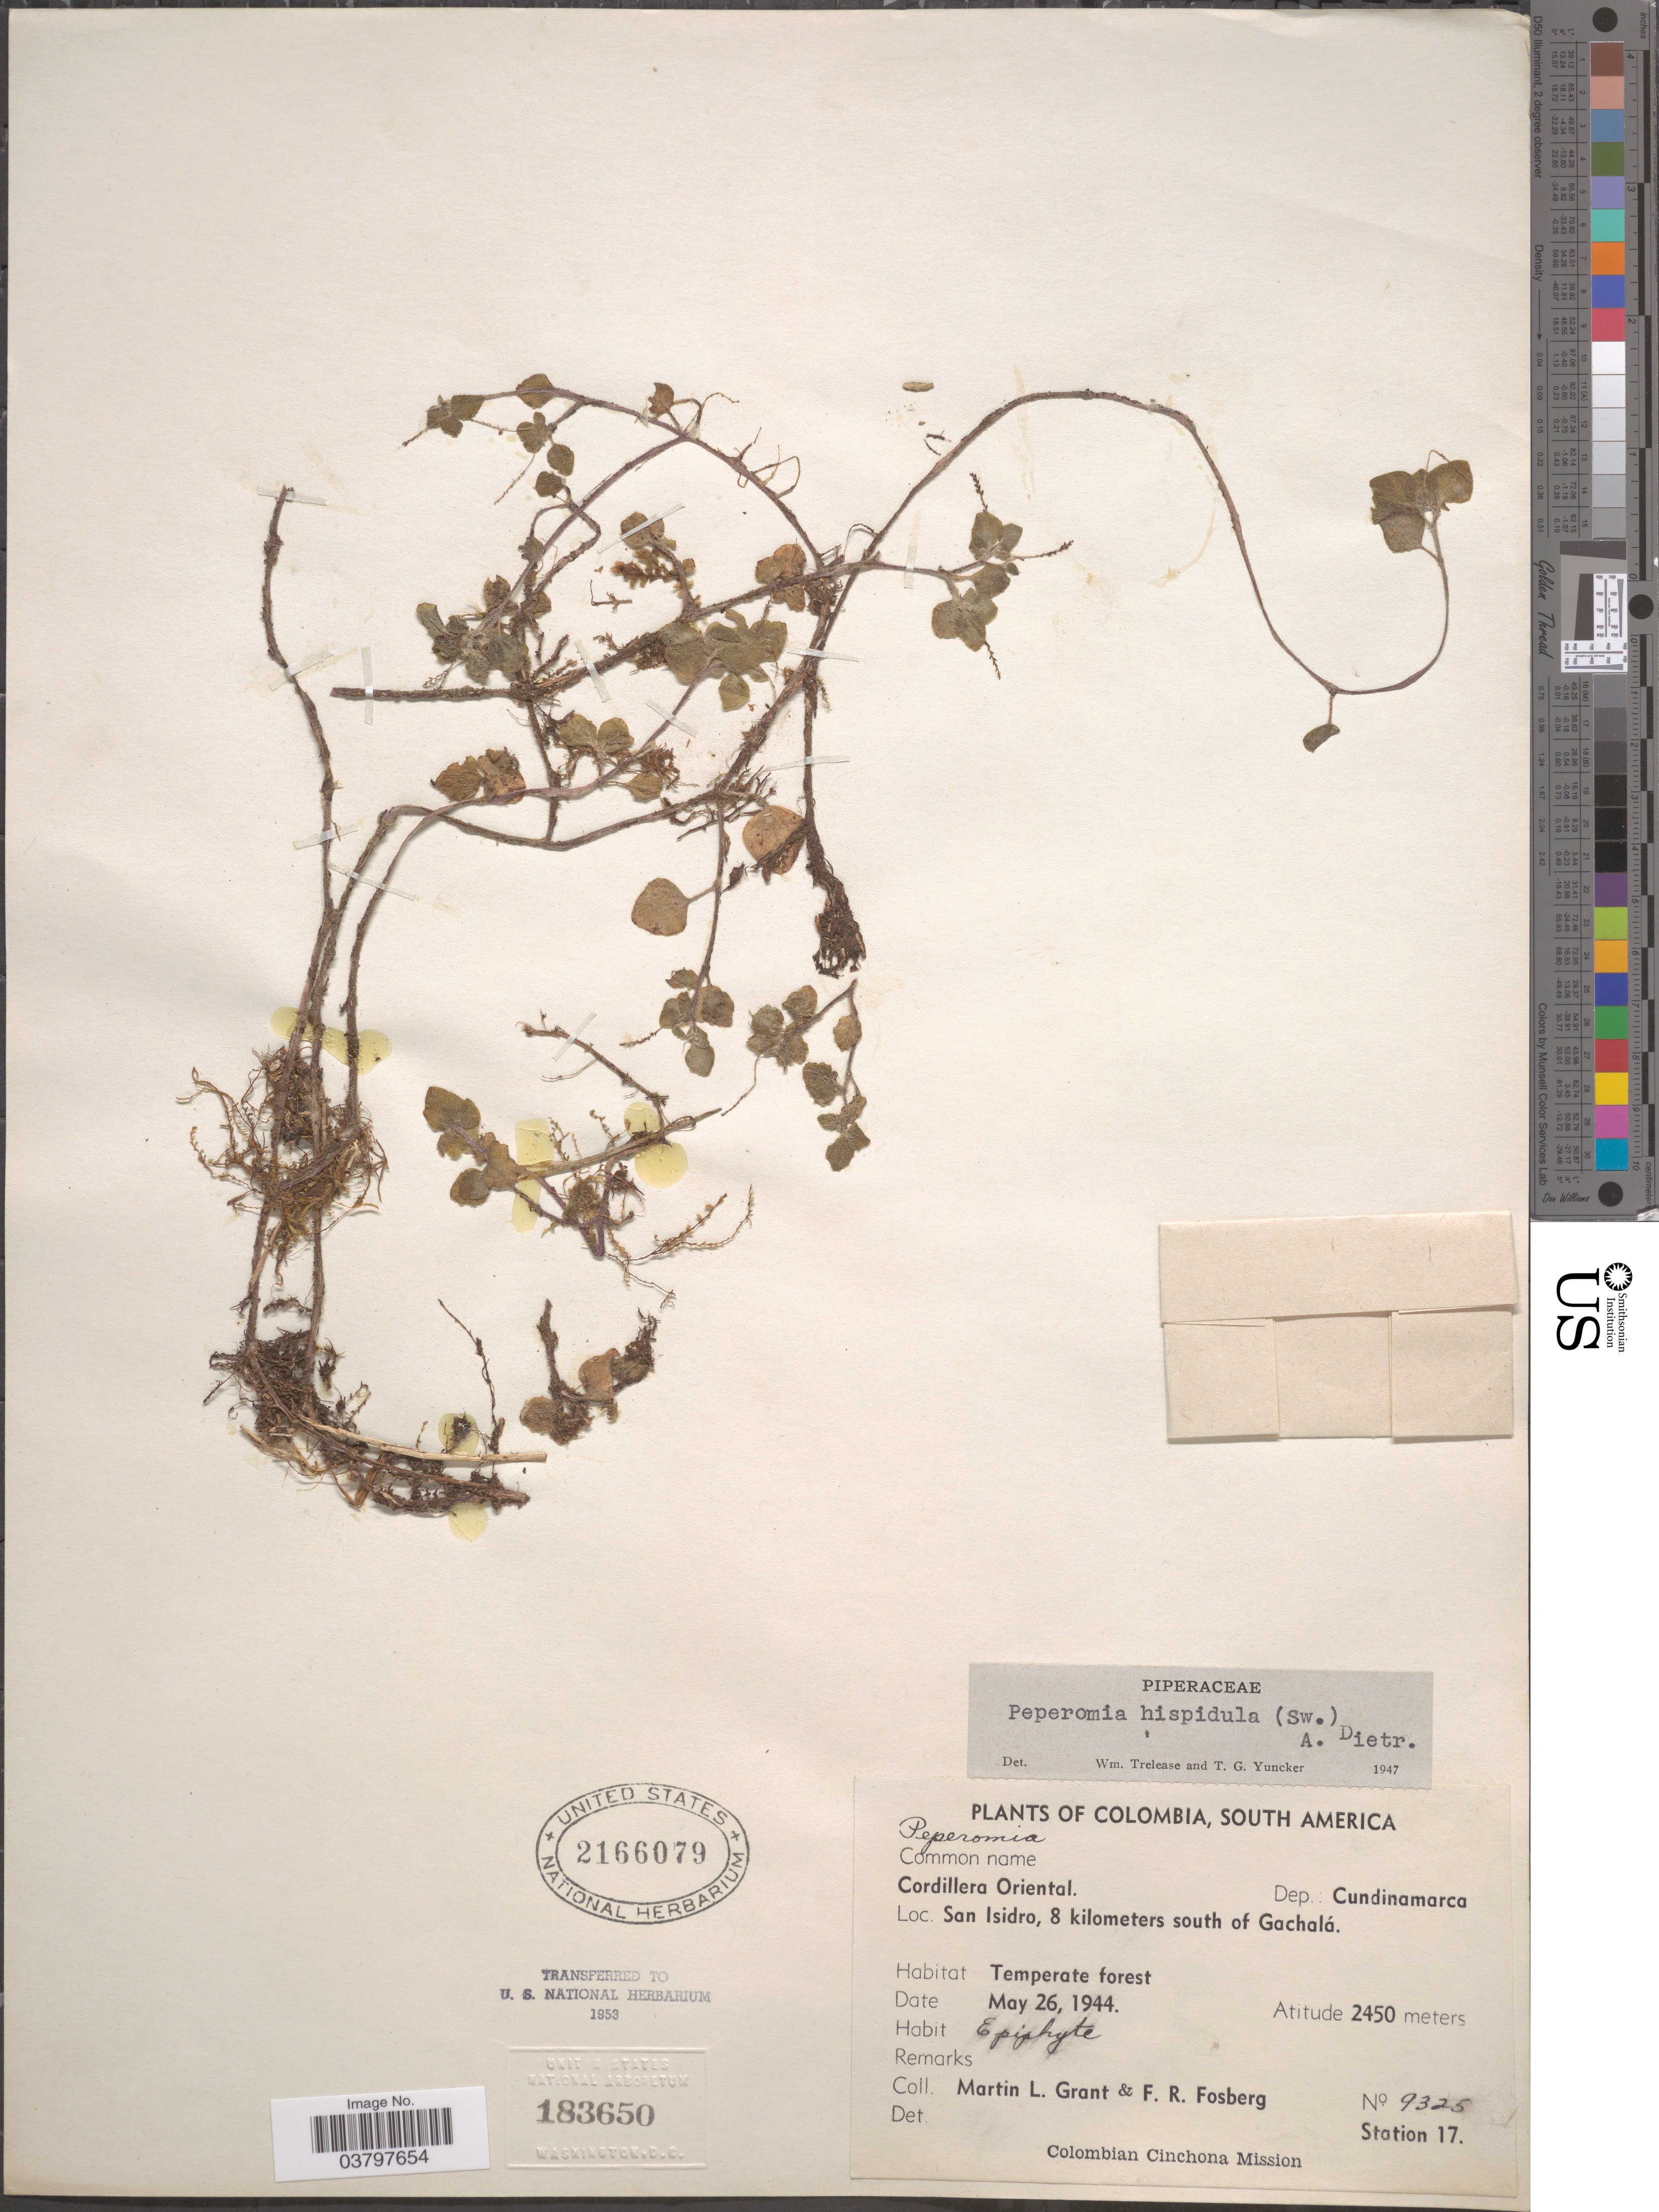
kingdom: Plantae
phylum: Tracheophyta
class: Magnoliopsida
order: Piperales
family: Piperaceae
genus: Peperomia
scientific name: Peperomia hispidula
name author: (Sw.) A. Dietr.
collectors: M. L. Grant & F. R. Fosberg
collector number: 9325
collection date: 1944-05-26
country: Colombia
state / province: Cundinamarca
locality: Cordillera Oriental Dep.: Cundinamarca. San Isidro, 8 kilometers south of Gachalá. Station 17.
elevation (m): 2450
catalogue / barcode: US 2166079